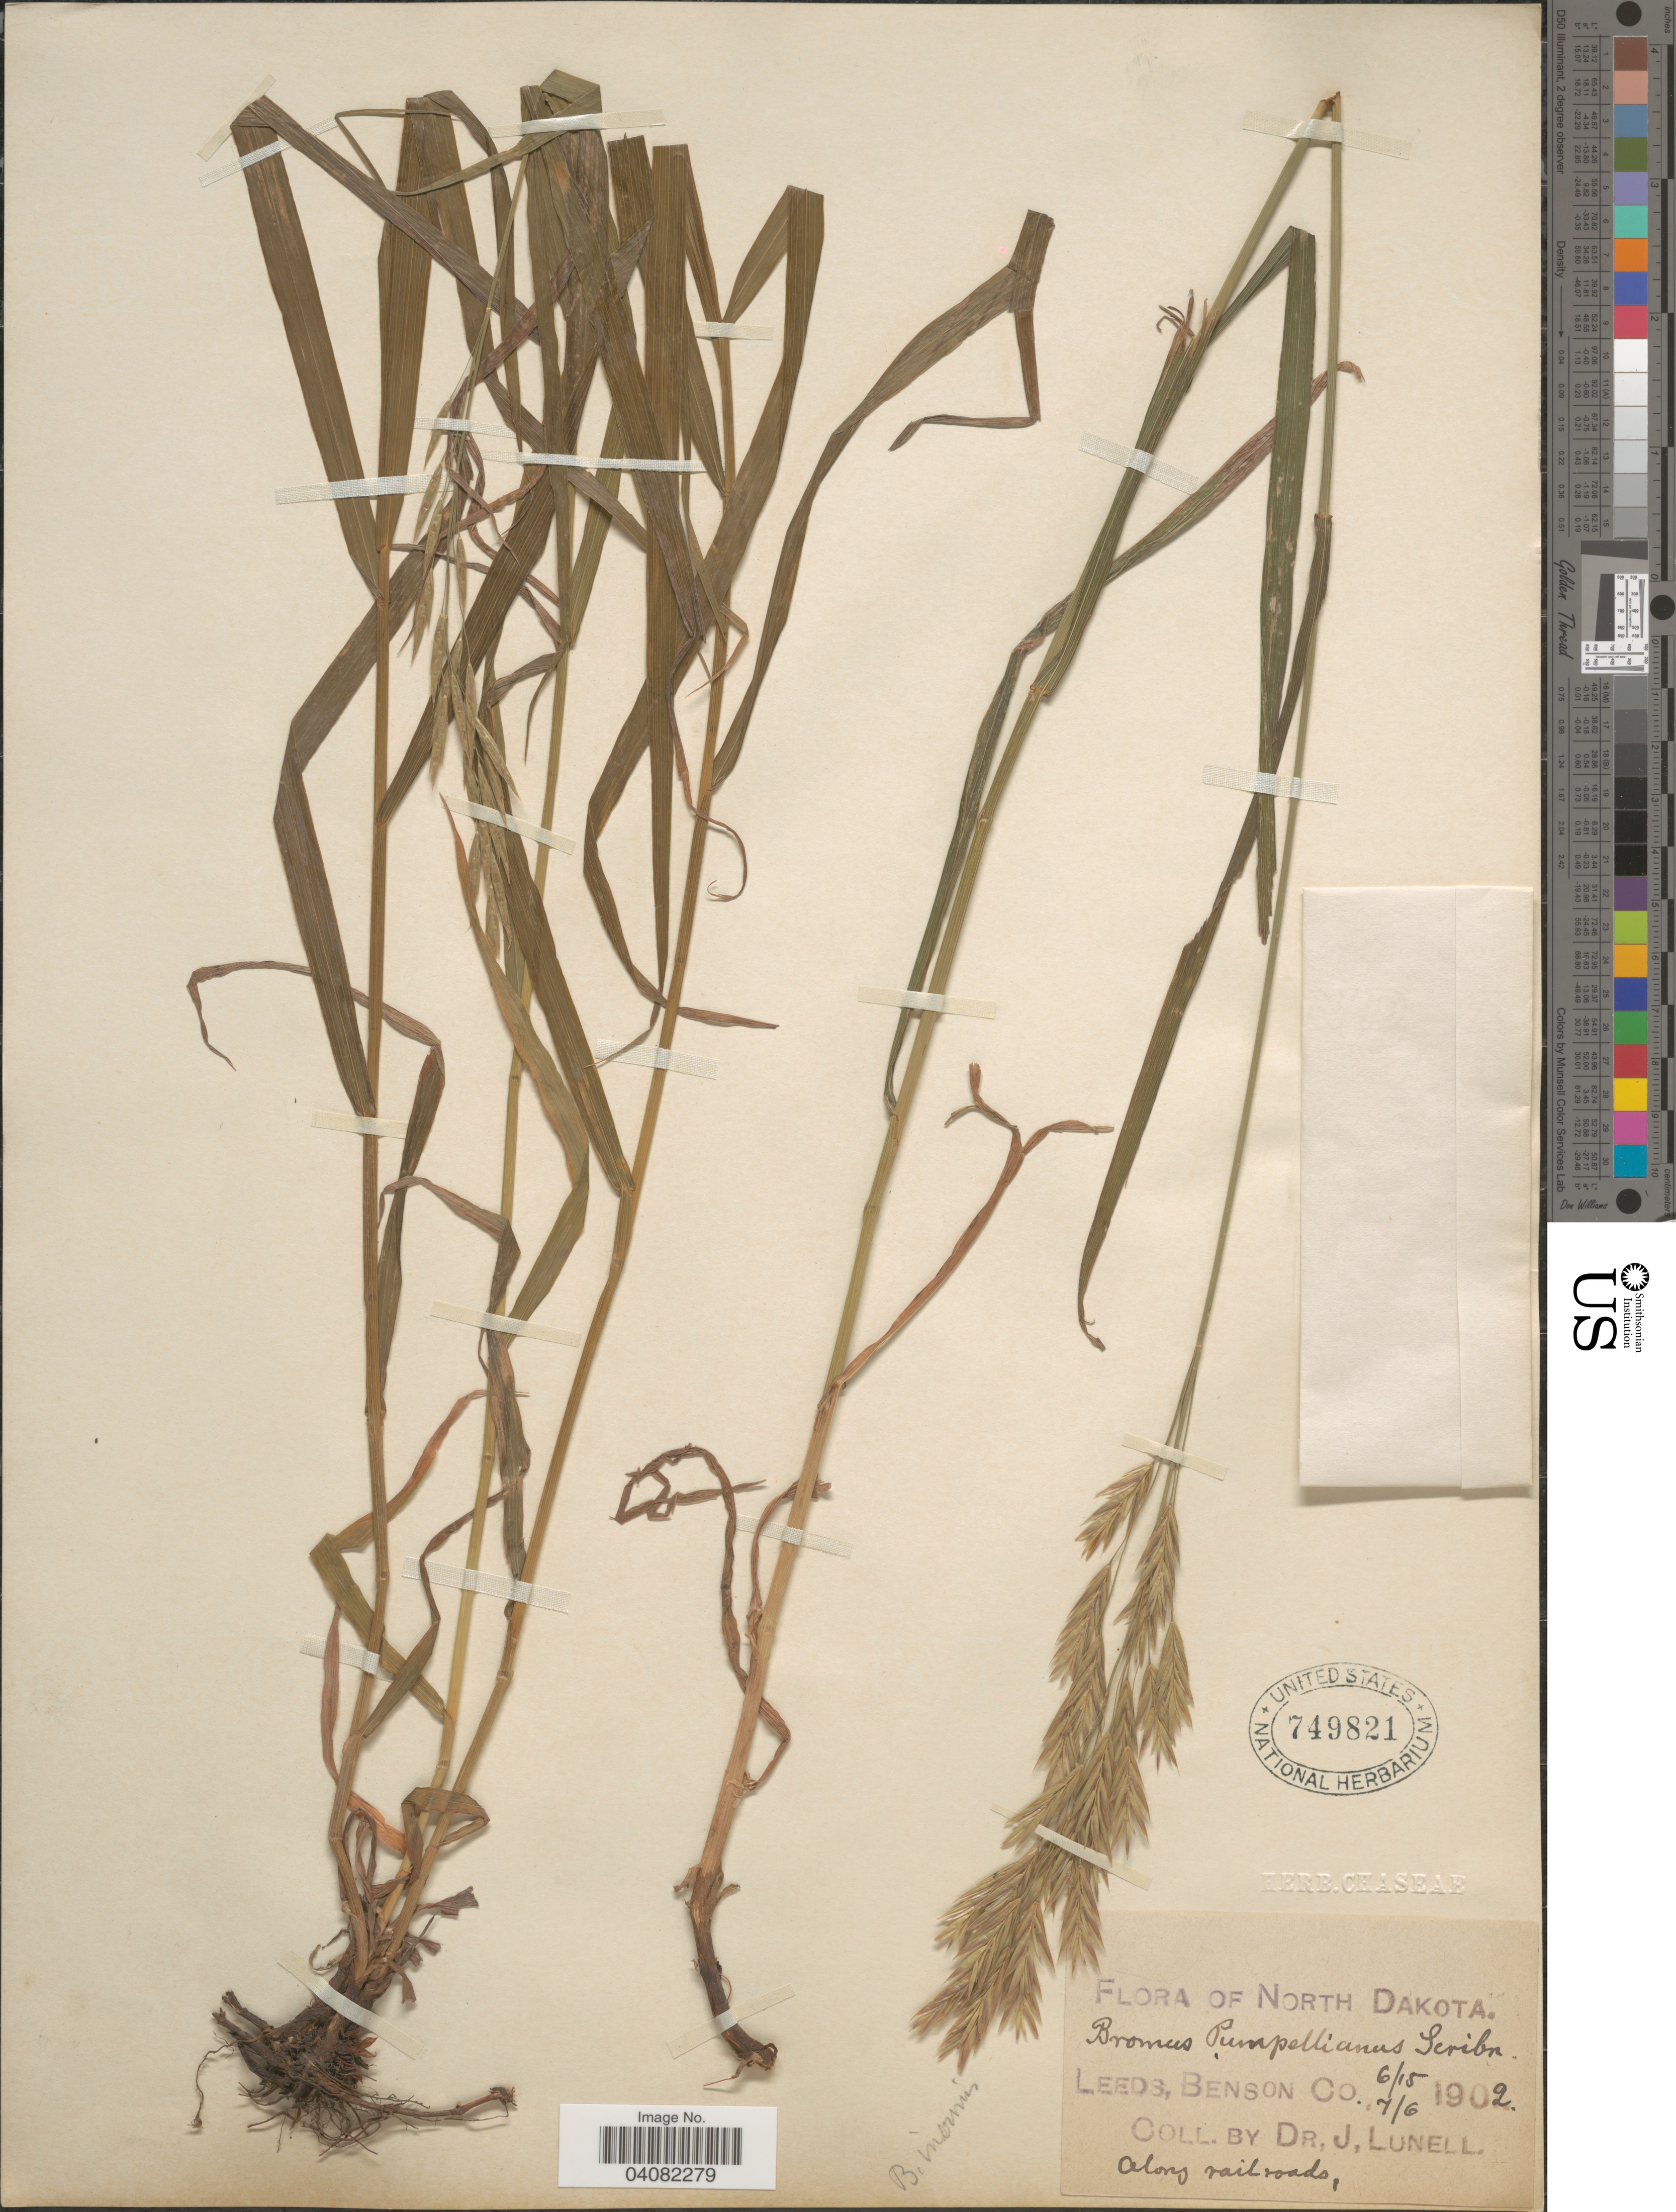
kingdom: Plantae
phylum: Tracheophyta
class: Liliopsida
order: Poales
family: Poaceae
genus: Bromus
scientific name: Bromus inermis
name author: Leyss.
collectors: J. Lunell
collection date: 1902-06-15/1902-07-06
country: United States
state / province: North Dakota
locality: Leeds, Benson Co. Along railroads.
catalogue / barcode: US 749821